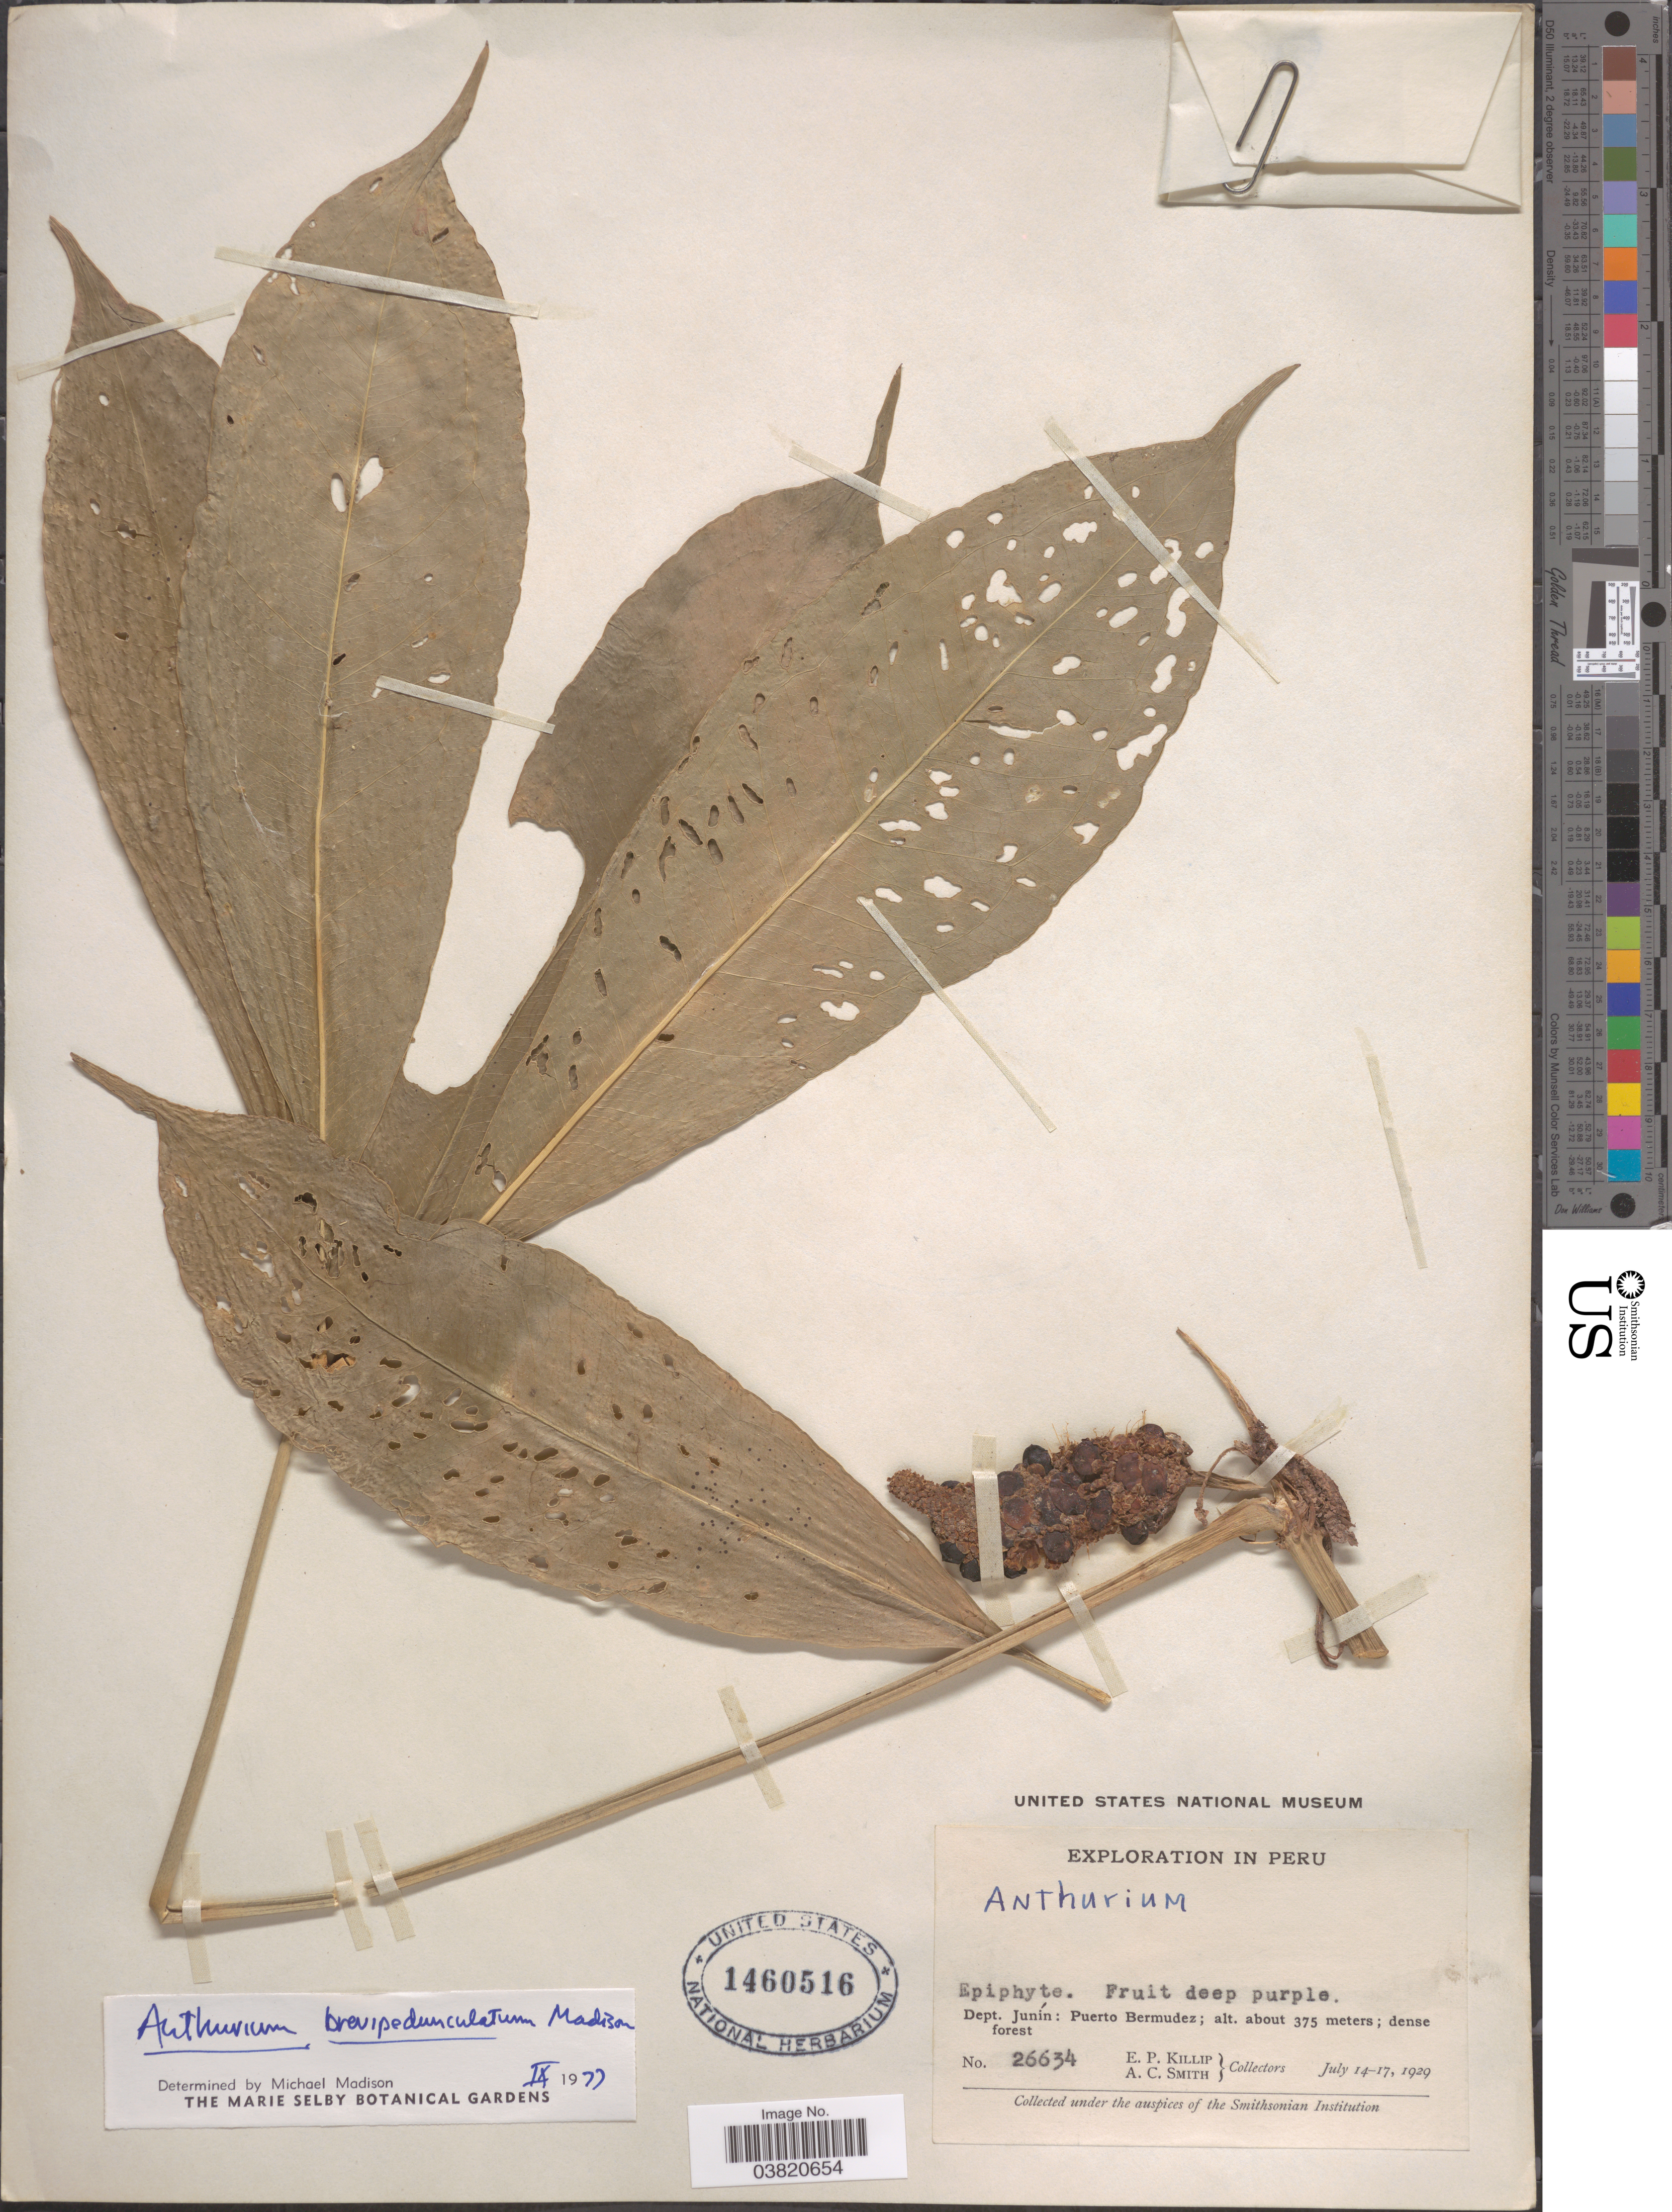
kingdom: Plantae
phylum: Tracheophyta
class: Liliopsida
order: Alismatales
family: Araceae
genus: Anthurium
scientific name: Anthurium brevipedunculatum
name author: Madison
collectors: E. P. Killip & A. C. Smith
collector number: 26634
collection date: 1929-07-14/1929-07-17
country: Peru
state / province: Junín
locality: Dept. Junín: Puerto Bermudez.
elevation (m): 375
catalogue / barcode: US 1460516